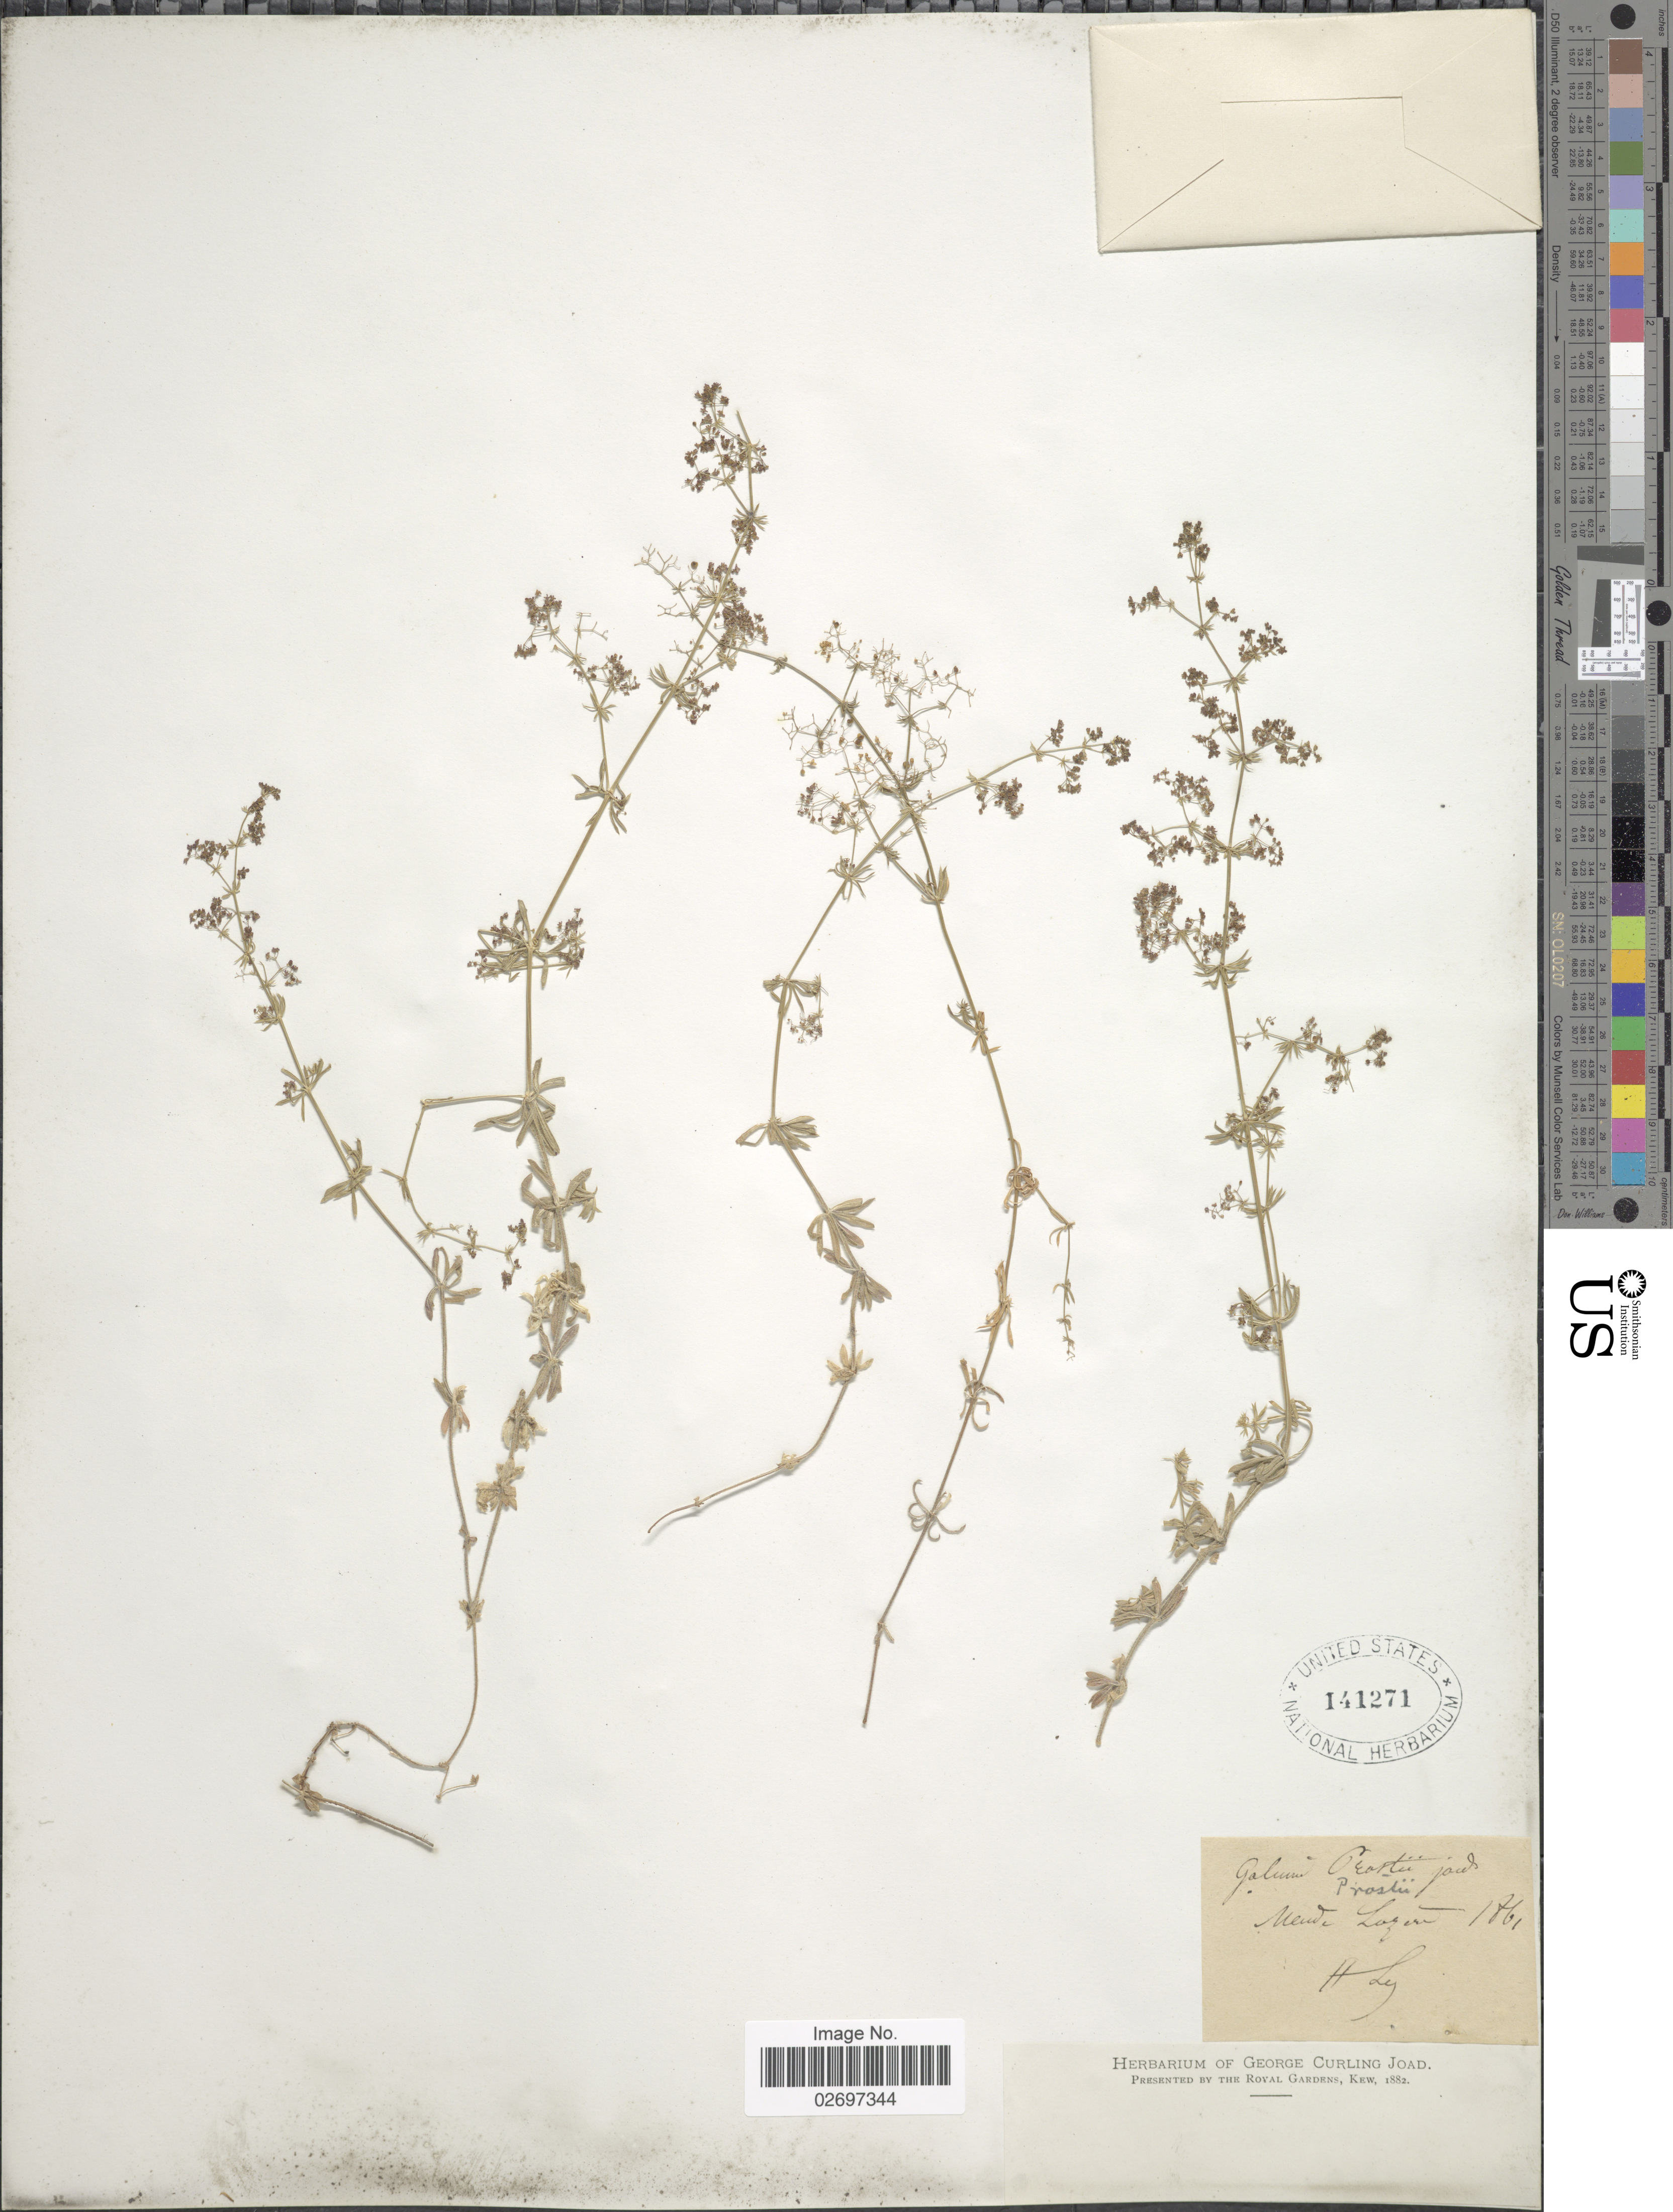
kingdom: Plantae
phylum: Tracheophyta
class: Magnoliopsida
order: Gentianales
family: Rubiaceae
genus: Galium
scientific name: Galium prostii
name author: Jord.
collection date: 1861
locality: Neude Lazeri [interpreted]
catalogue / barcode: US 141271